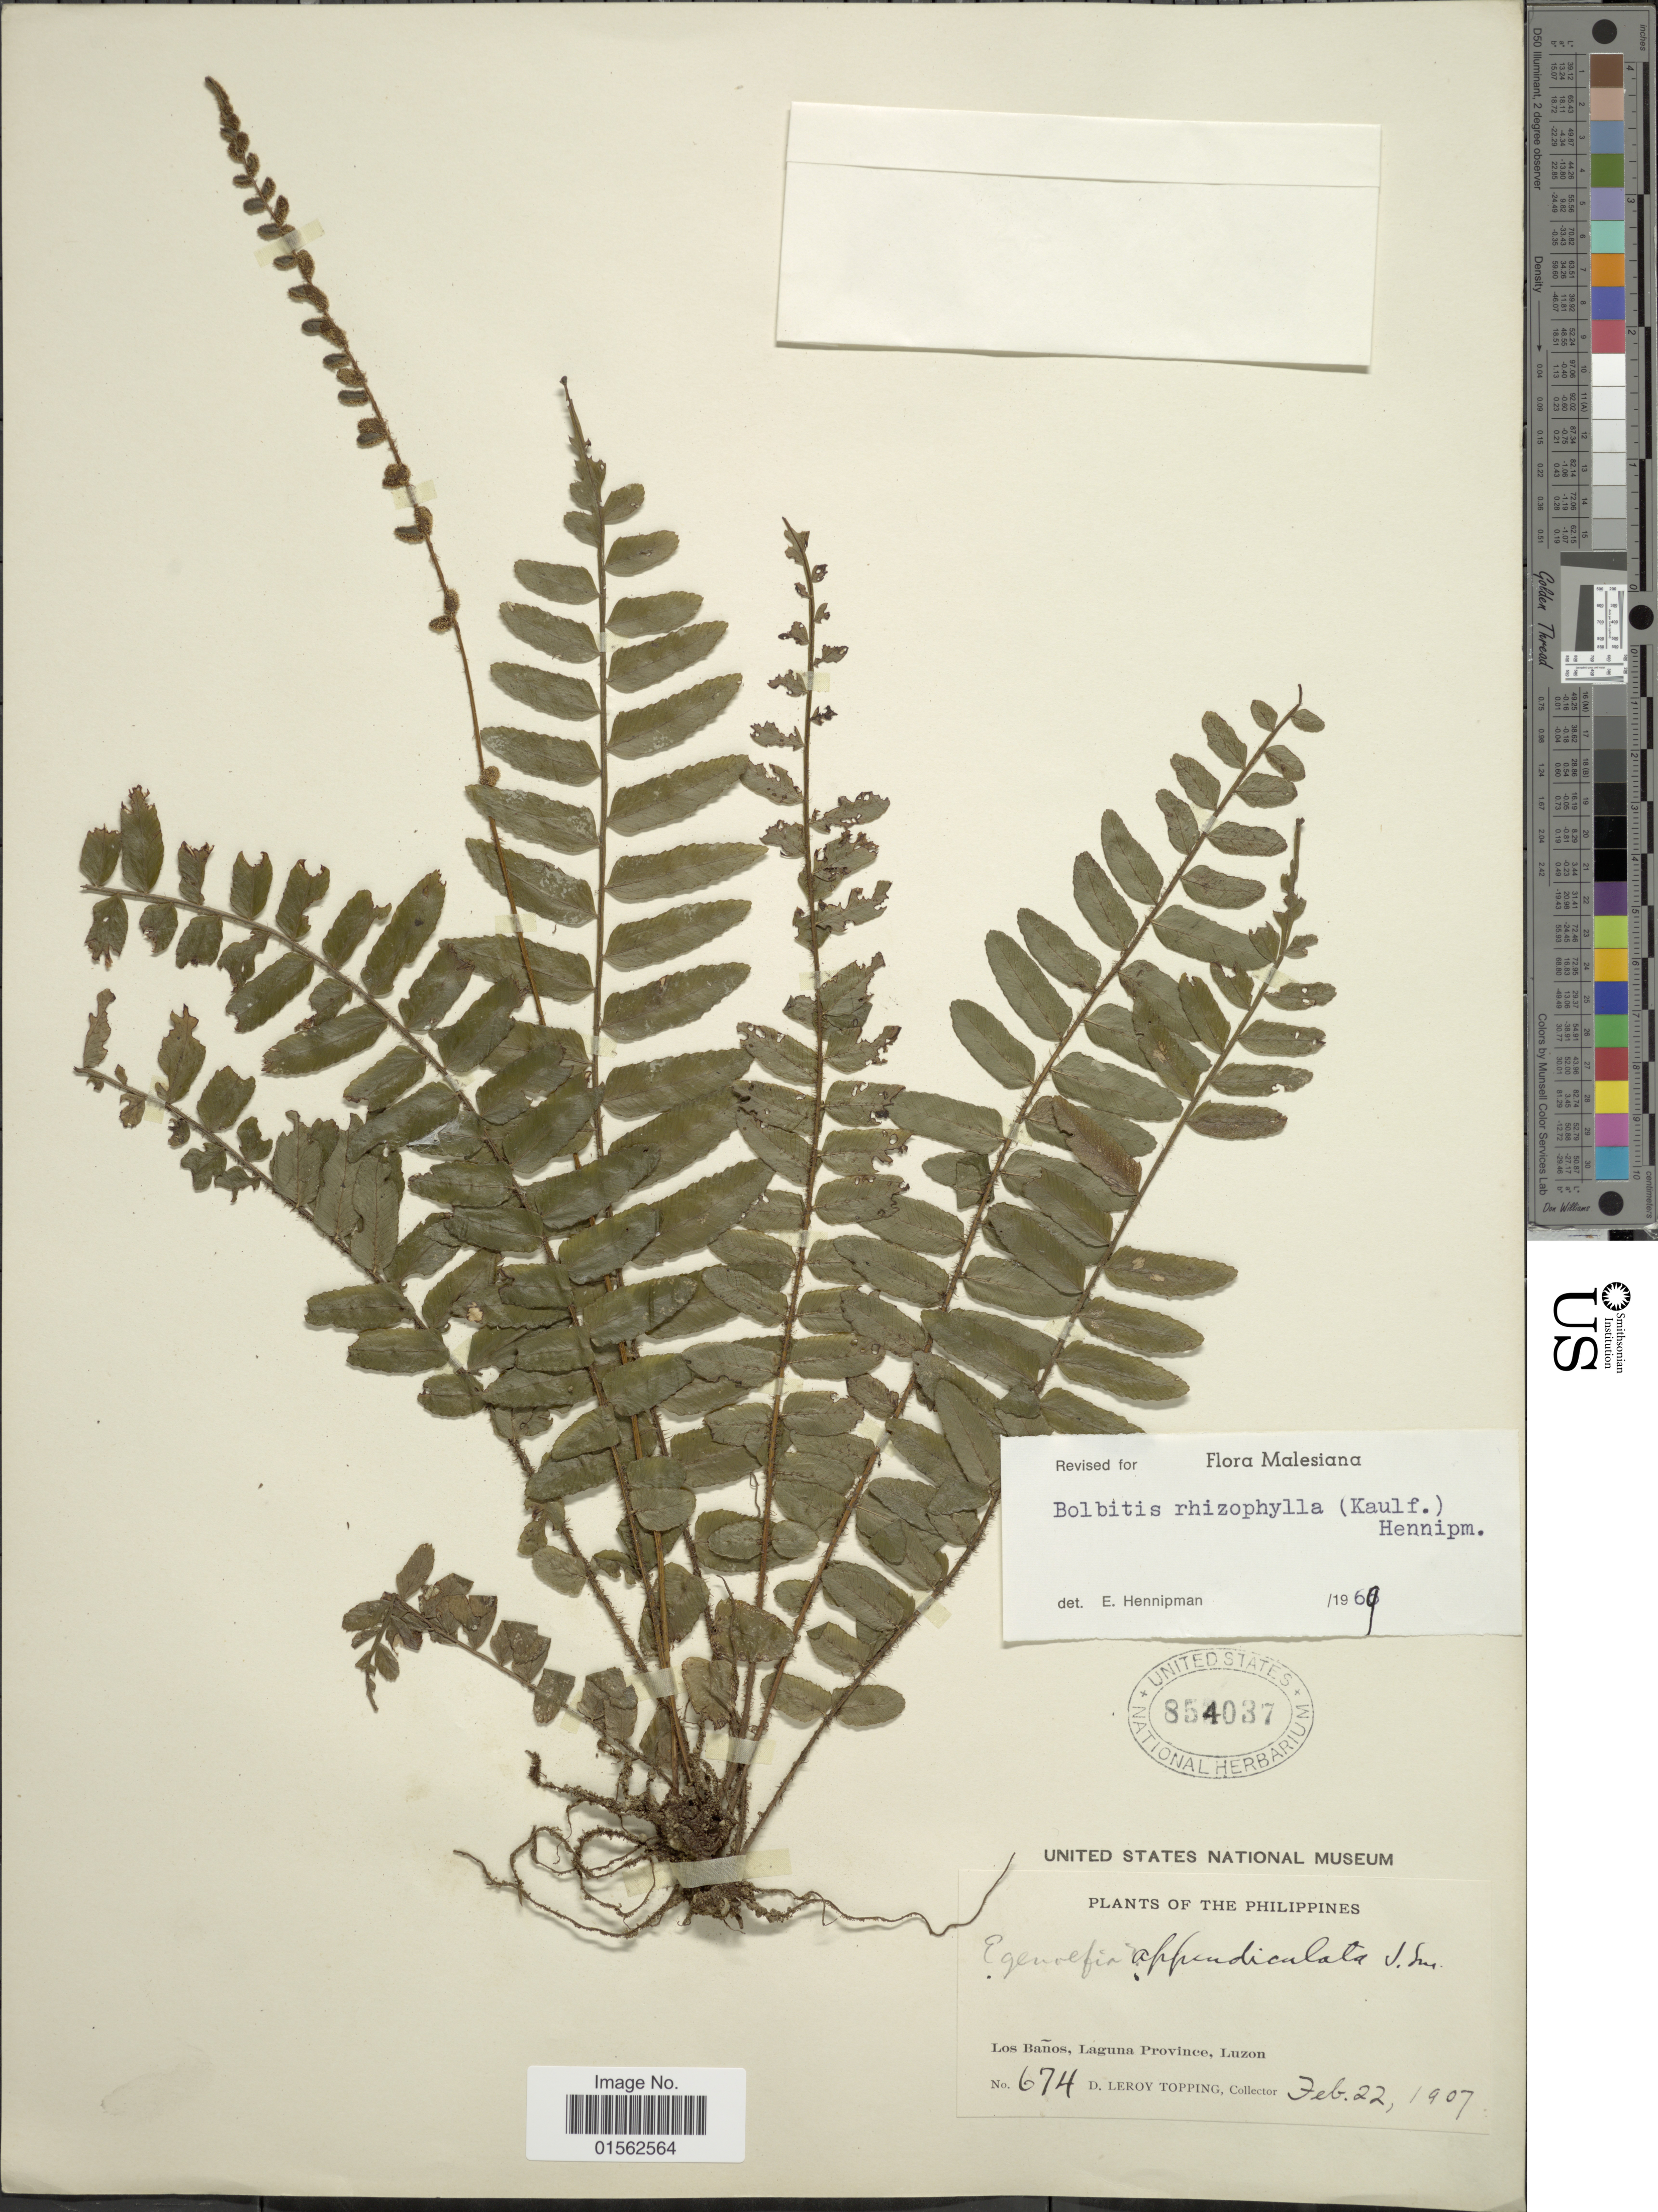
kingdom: Plantae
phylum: Tracheophyta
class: Polypodiopsida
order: Polypodiales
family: Dryopteridaceae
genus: Bolbitis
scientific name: Bolbitis rhizophylla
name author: (Kaulf.) Hennipman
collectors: D. L. Topping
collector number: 674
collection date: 1907-02-22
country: Philippines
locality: Philippines, Los Baños, Laguna Province, Luzon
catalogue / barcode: US 854037